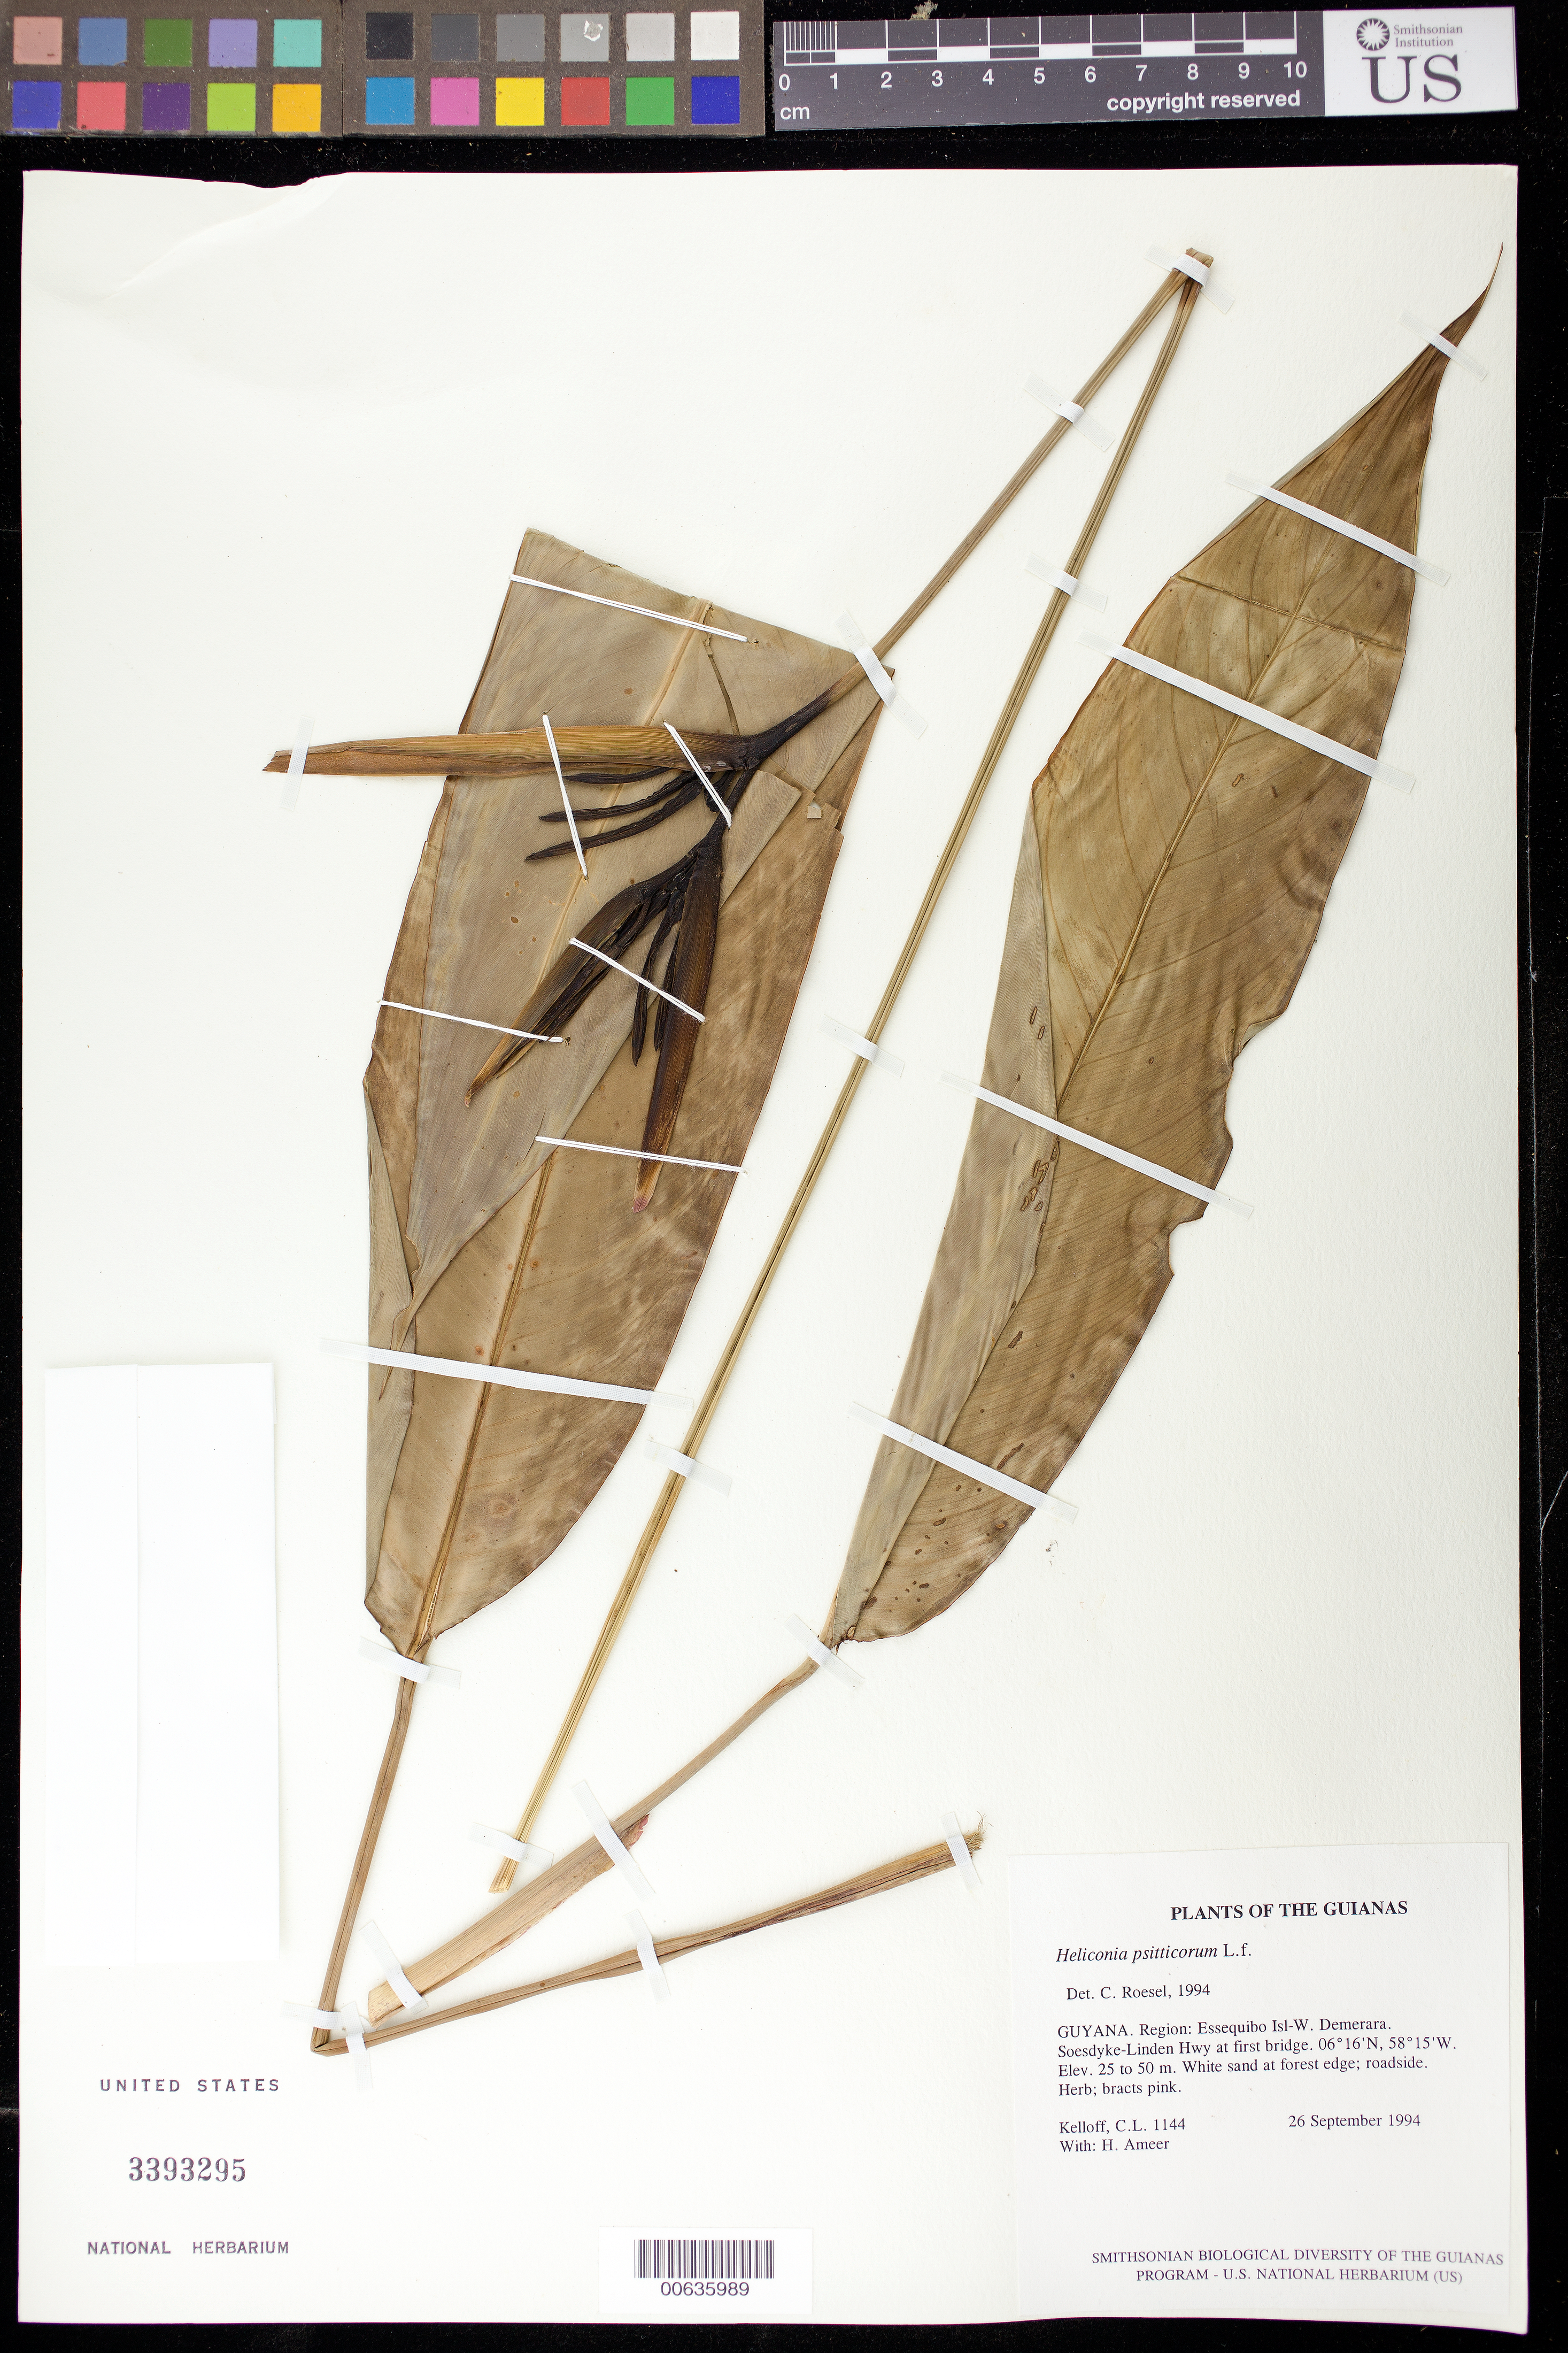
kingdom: Plantae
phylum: Tracheophyta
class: Liliopsida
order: Zingiberales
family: Heliconiaceae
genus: Heliconia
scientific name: Heliconia psittacorum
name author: L. f.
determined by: Roesel, C. S., (BOT), Smithsonian Institution - National Museum of Natural History (UNITED STATES)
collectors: C. L. Kelloff & H. Ameer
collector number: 1144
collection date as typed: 26 September 1994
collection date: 1994-09-26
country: Guyana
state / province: Essequibo Isl-W. Demerara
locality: Soesdyke-Linden Hwy at first bridge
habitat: White sand at forest edge; roadside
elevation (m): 25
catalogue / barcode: US 3393295